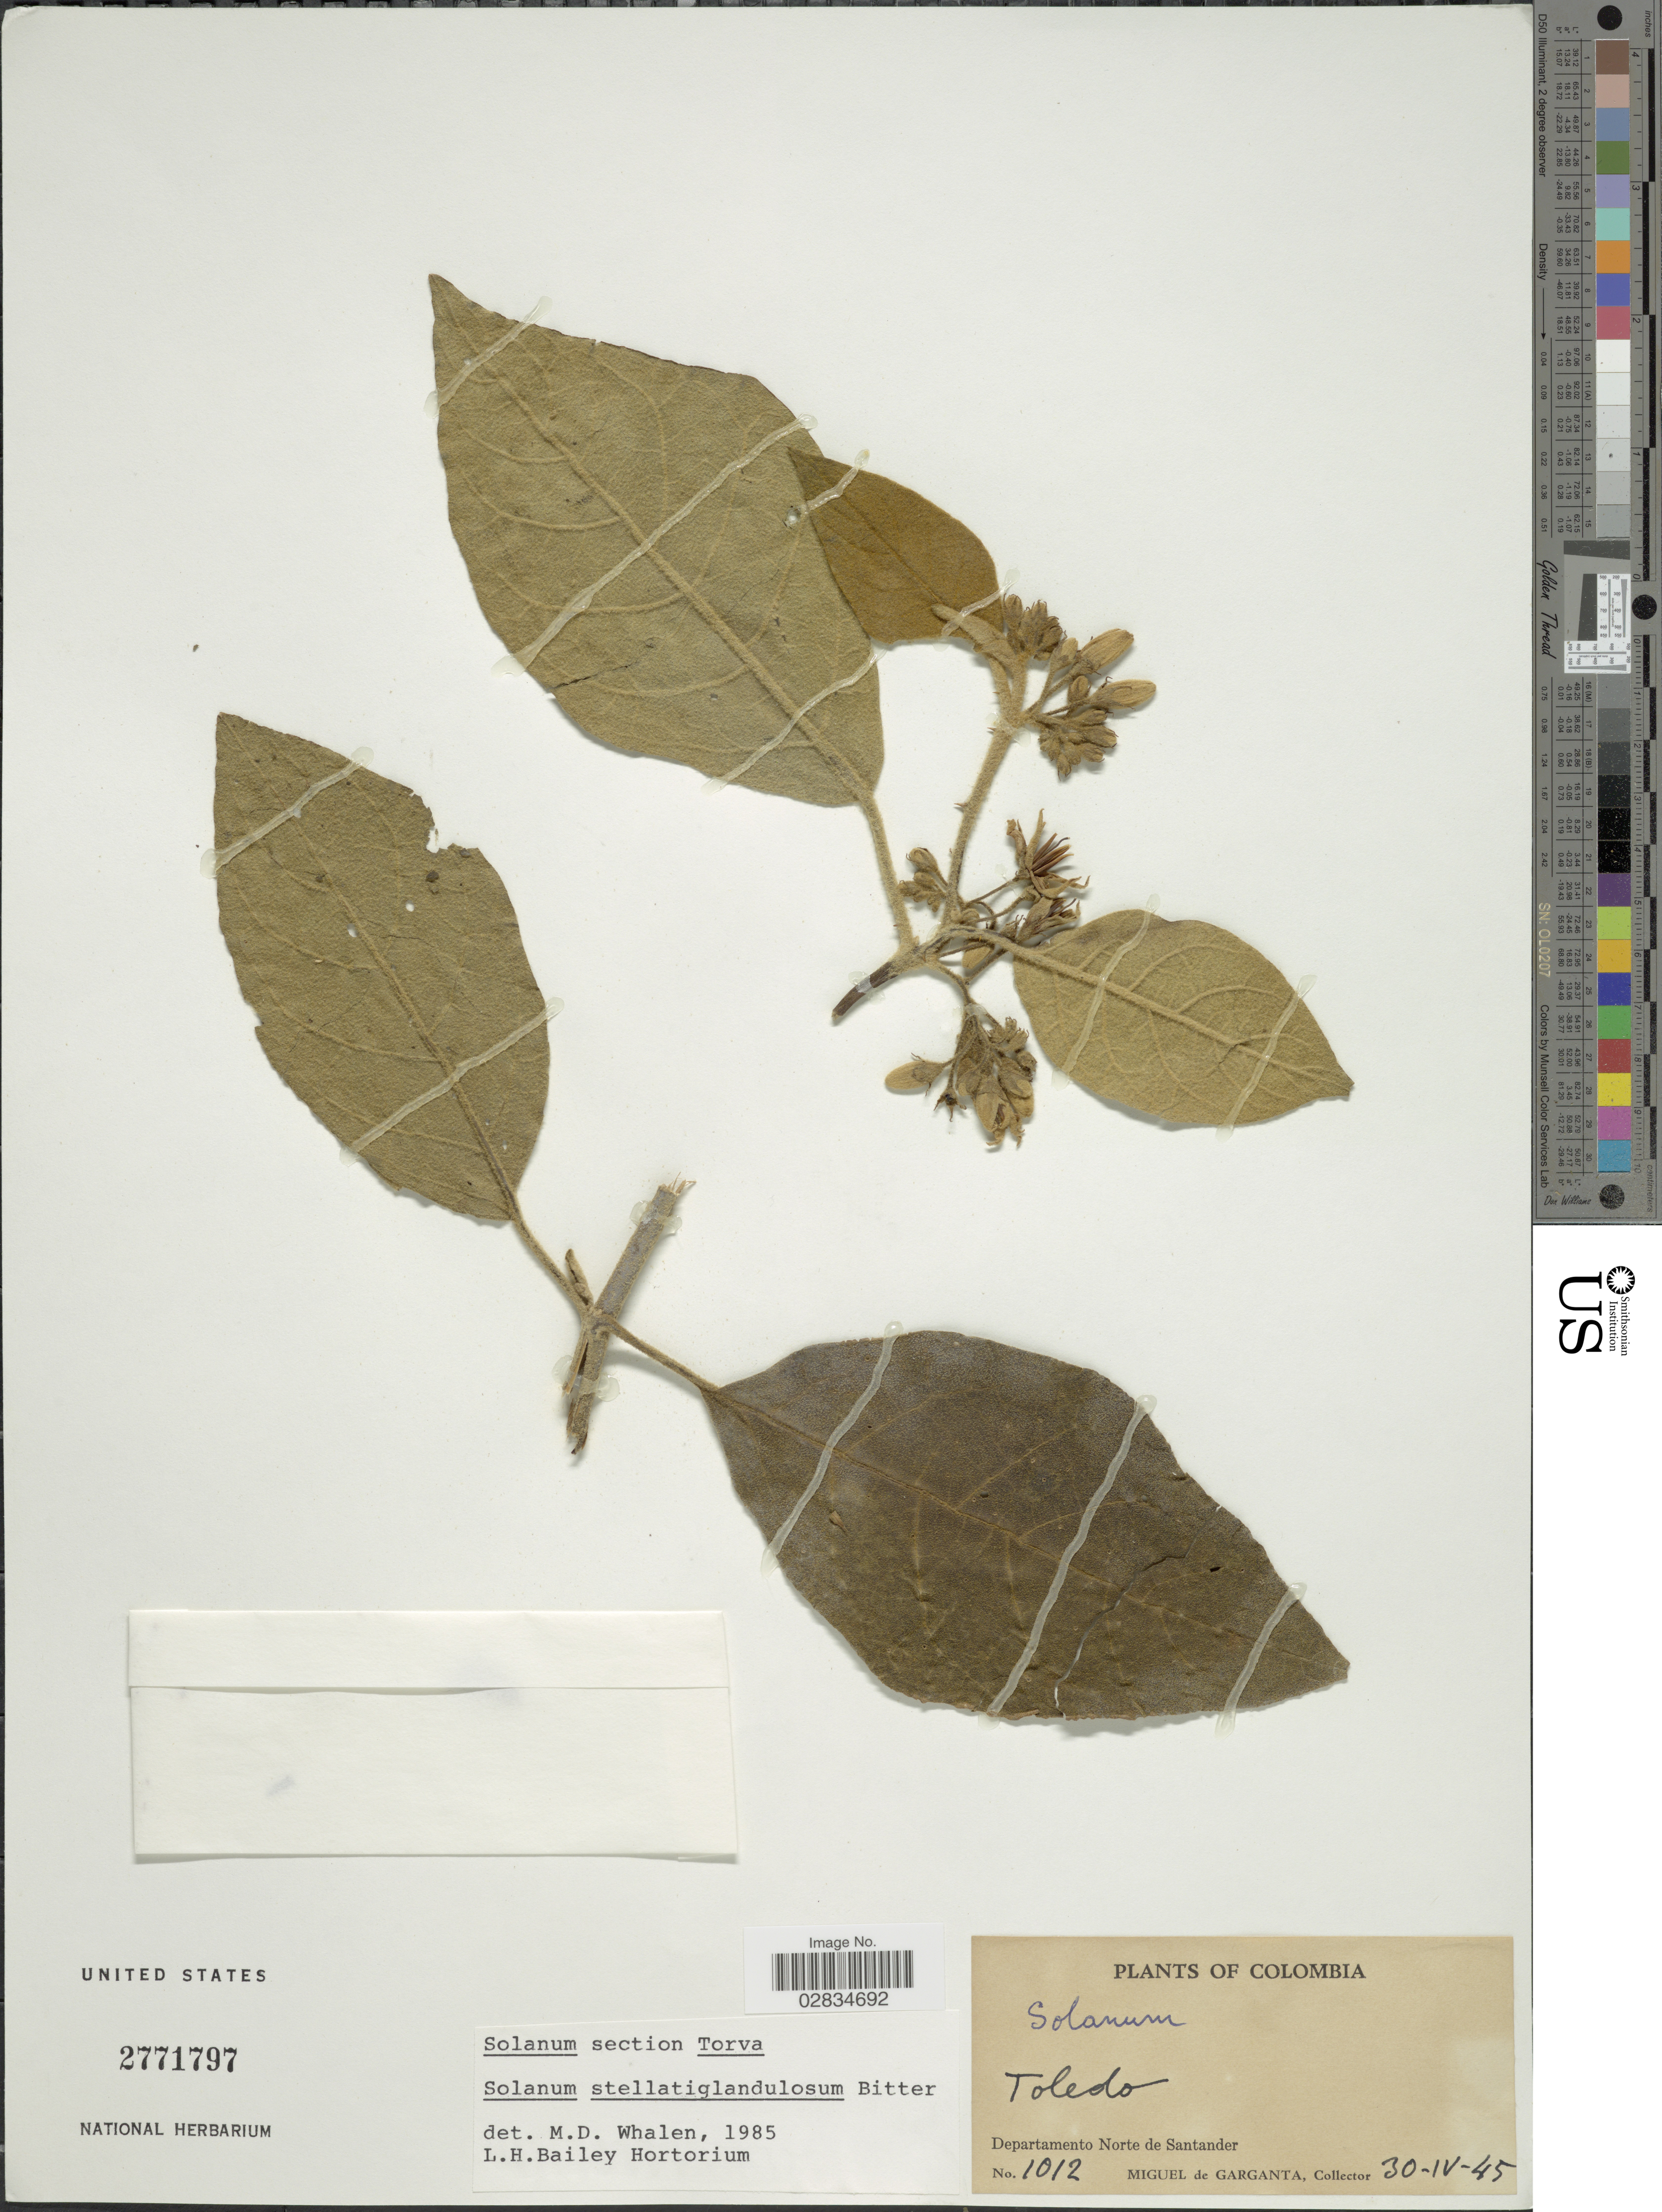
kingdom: Plantae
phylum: Tracheophyta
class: Magnoliopsida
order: Solanales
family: Solanaceae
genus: Solanum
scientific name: Solanum stellatiglandulosum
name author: Bitter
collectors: M. Garganta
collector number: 1012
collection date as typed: Transcribed d/m/y: 30/4/45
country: Colombia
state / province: Norte de Santander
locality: Toledo, Departamento Norte de Santander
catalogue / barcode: US 2771797